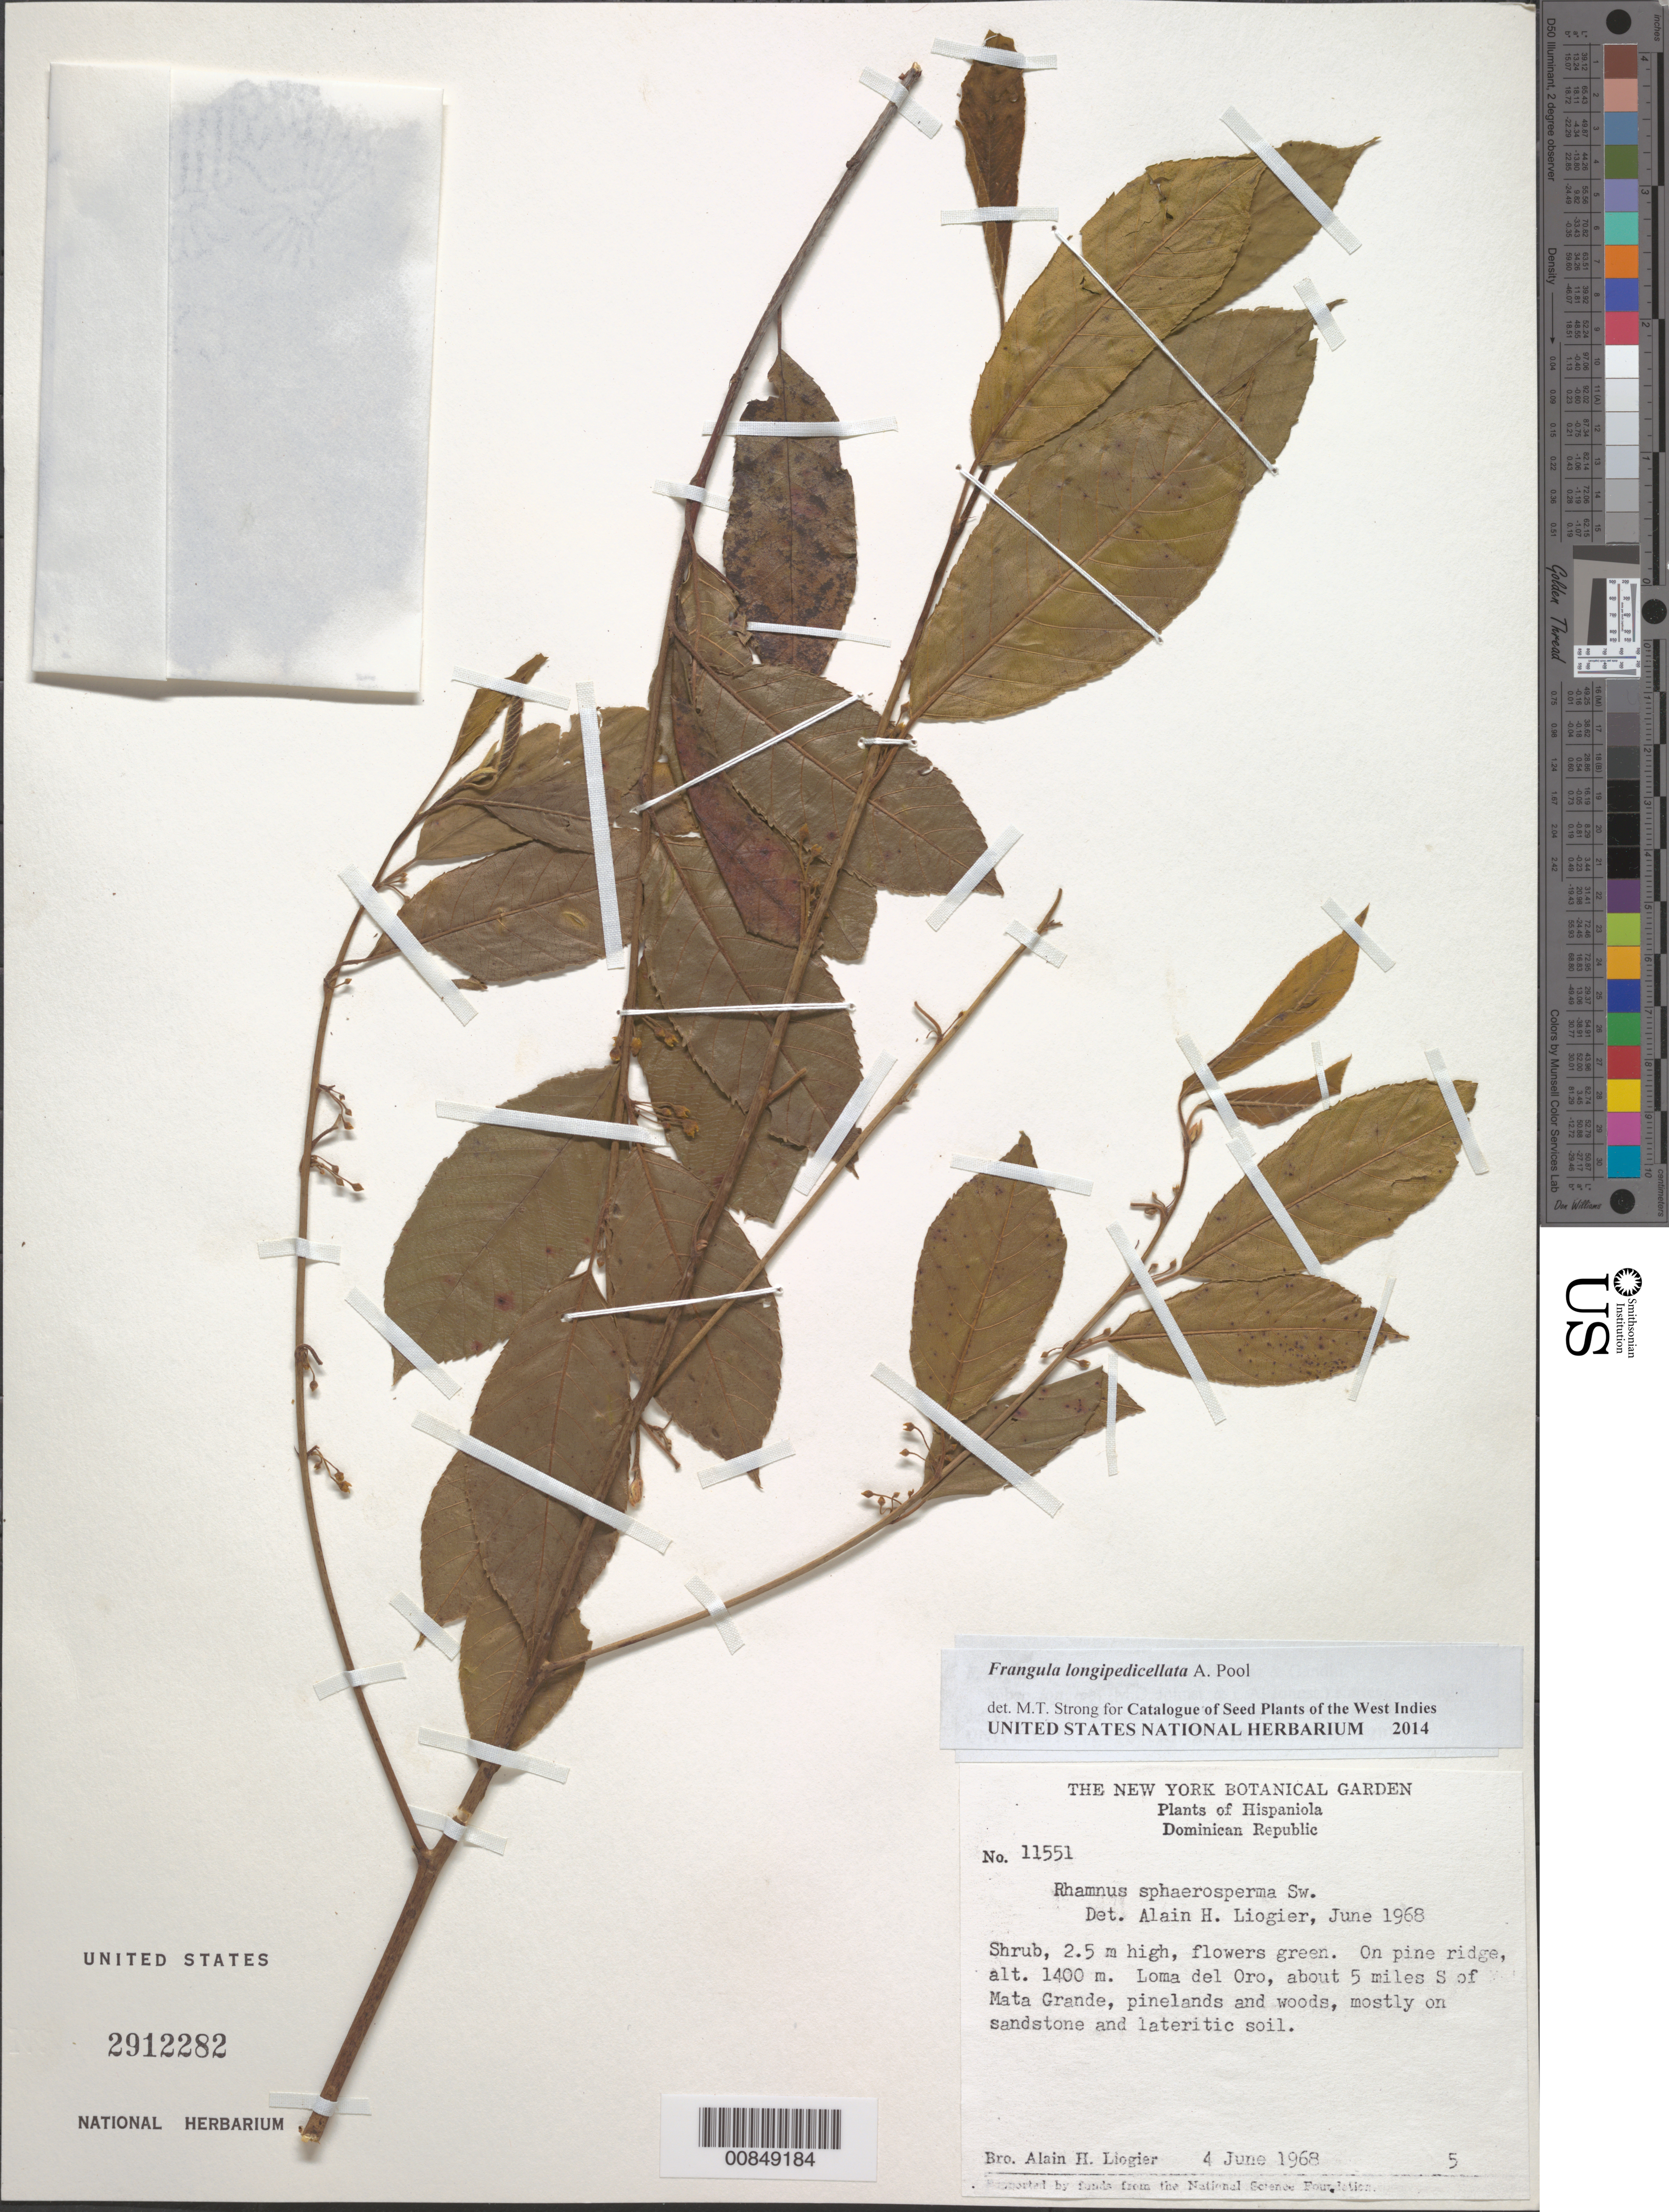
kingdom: Plantae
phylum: Tracheophyta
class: Magnoliopsida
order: Rosales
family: Rhamnaceae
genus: Frangula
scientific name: Frangula longipedicellata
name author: A. Pool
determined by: Strong, M. T., (US), Smithsonian Institution - National Museum of Natural History (UNITED STATES)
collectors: A. H. Liogier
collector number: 11551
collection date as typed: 04 Jun 1968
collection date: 1968-06-04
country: Dominican Republic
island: Hispaniola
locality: Loma del Oro, about 5 miles S of Mata Grande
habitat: On pine ridge of pinelands and woods, mostly on sandstone and lateritic soil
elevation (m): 1400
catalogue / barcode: US 2912282